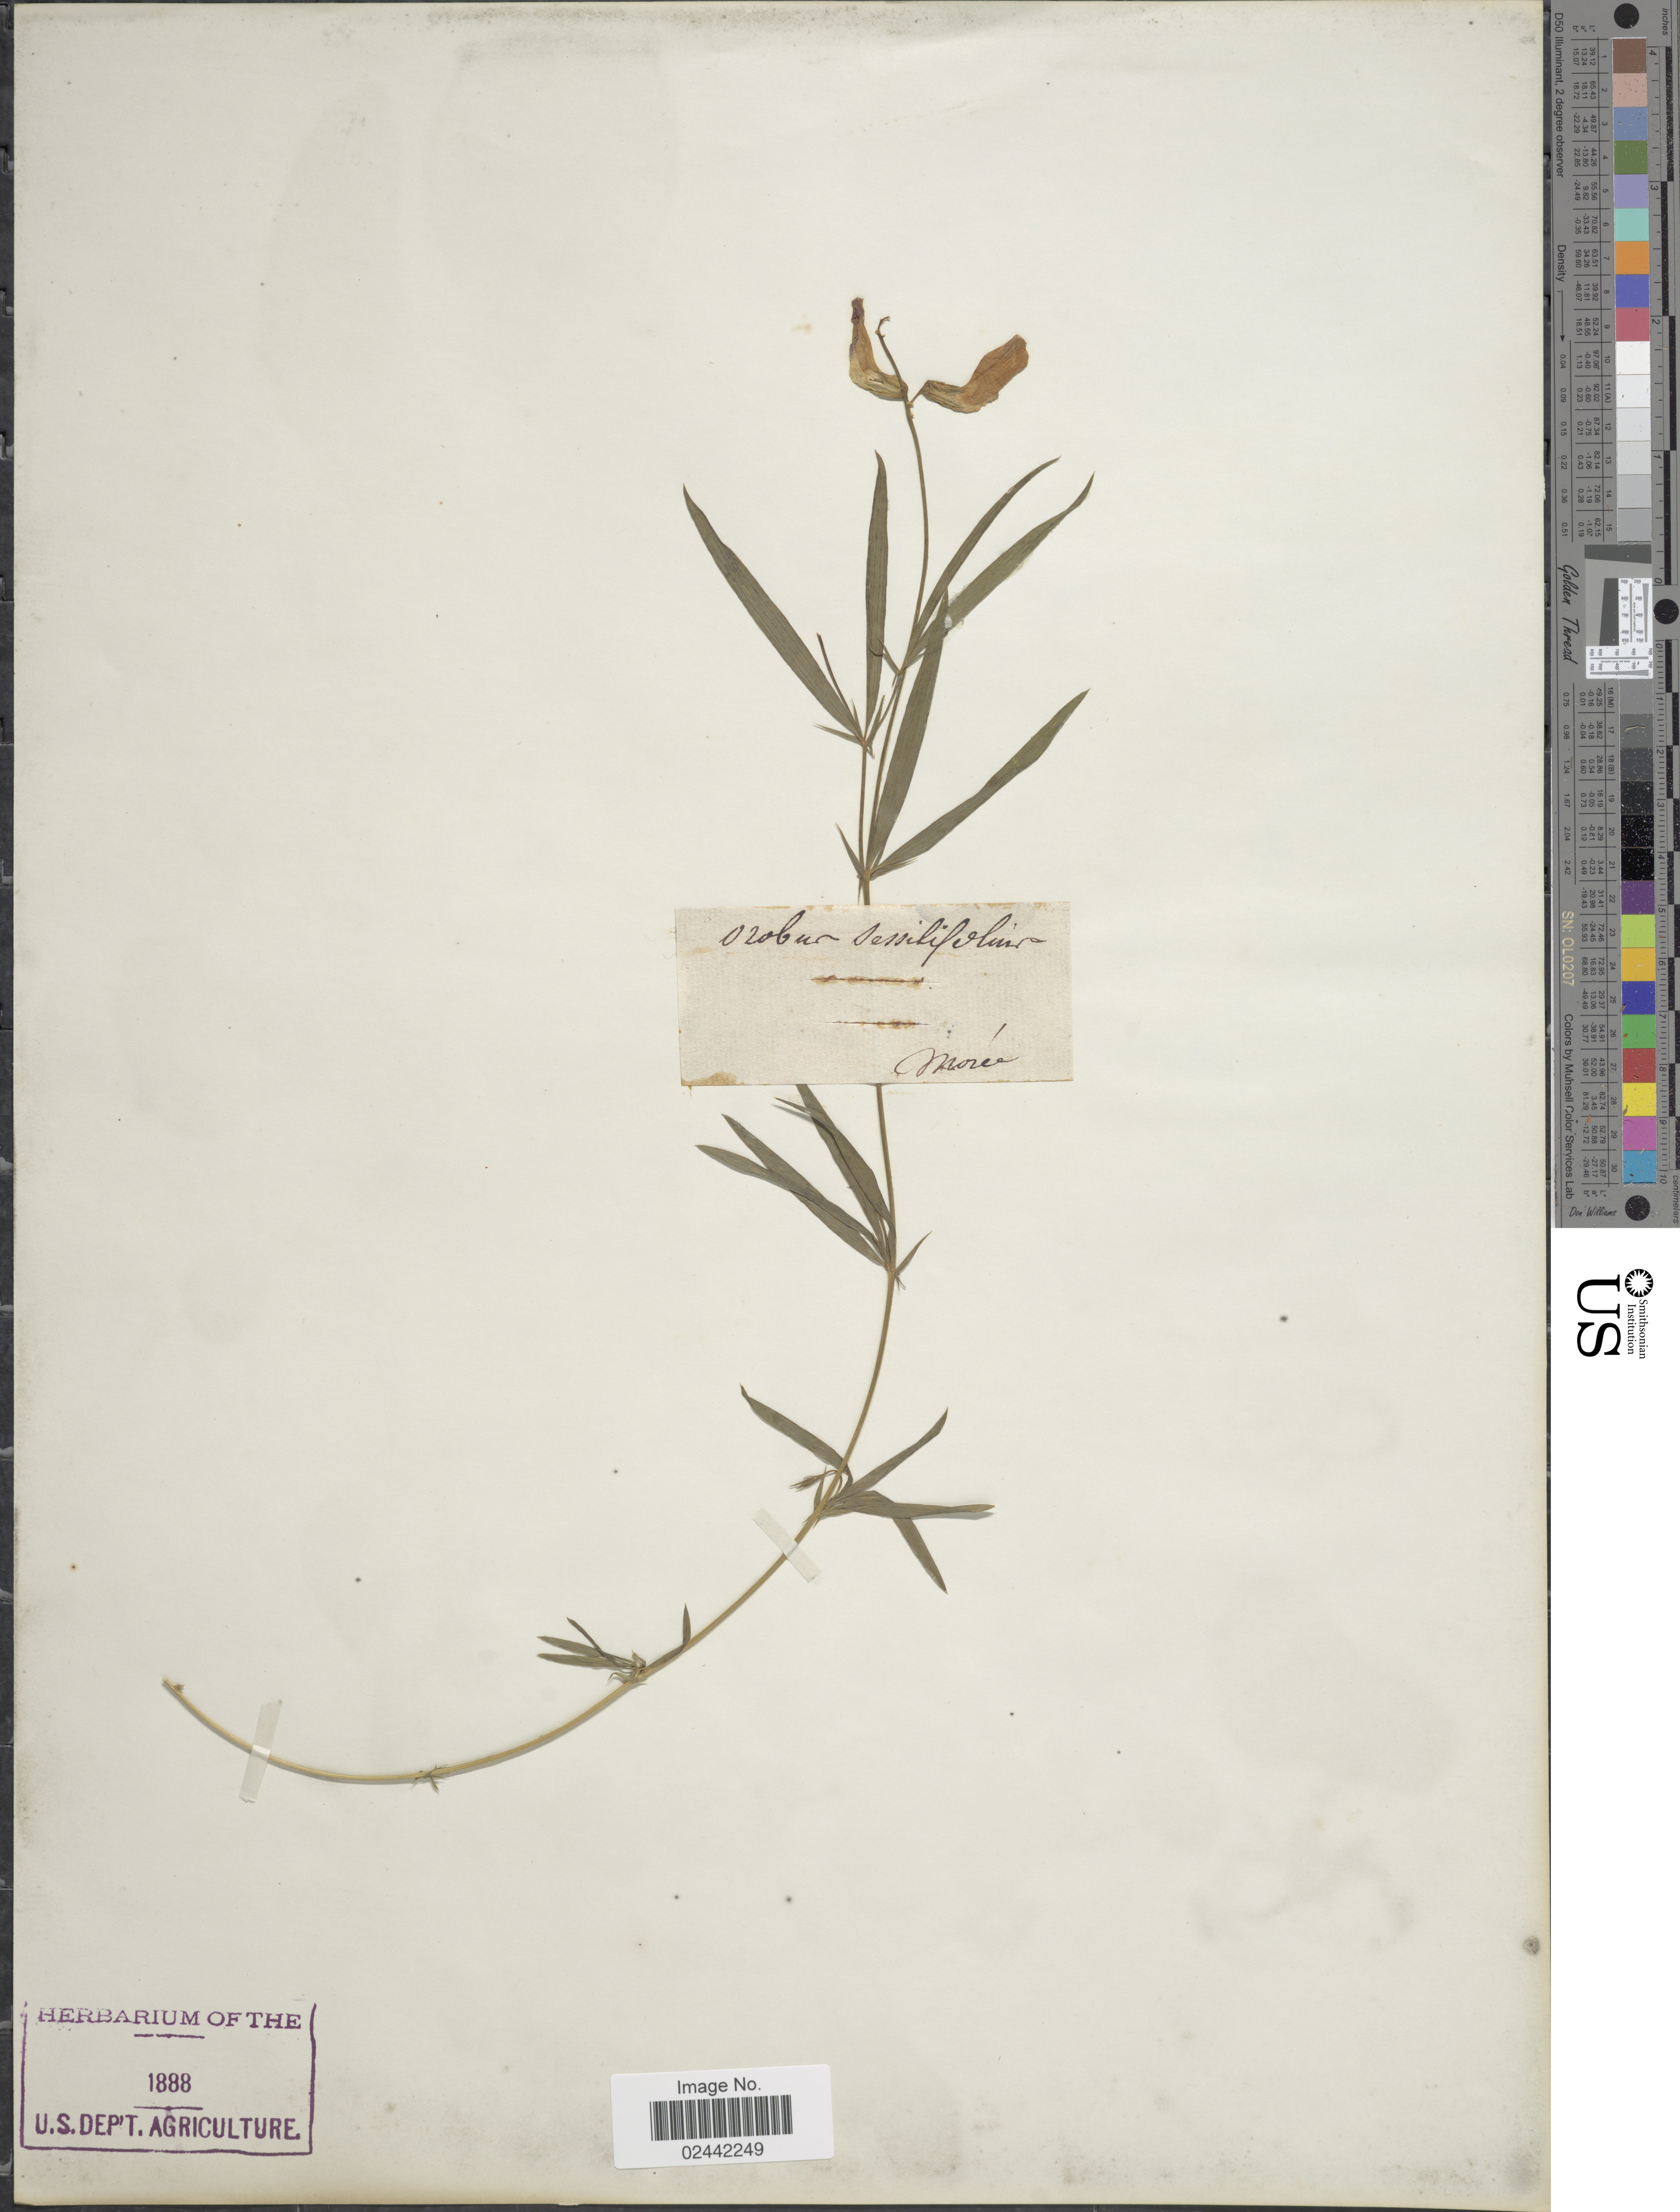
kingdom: Plantae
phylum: Tracheophyta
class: Magnoliopsida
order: Fabales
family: Fabaceae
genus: Lathyrus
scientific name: Lathyrus digitatus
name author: (M. Bieb.) Fiori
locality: Morée